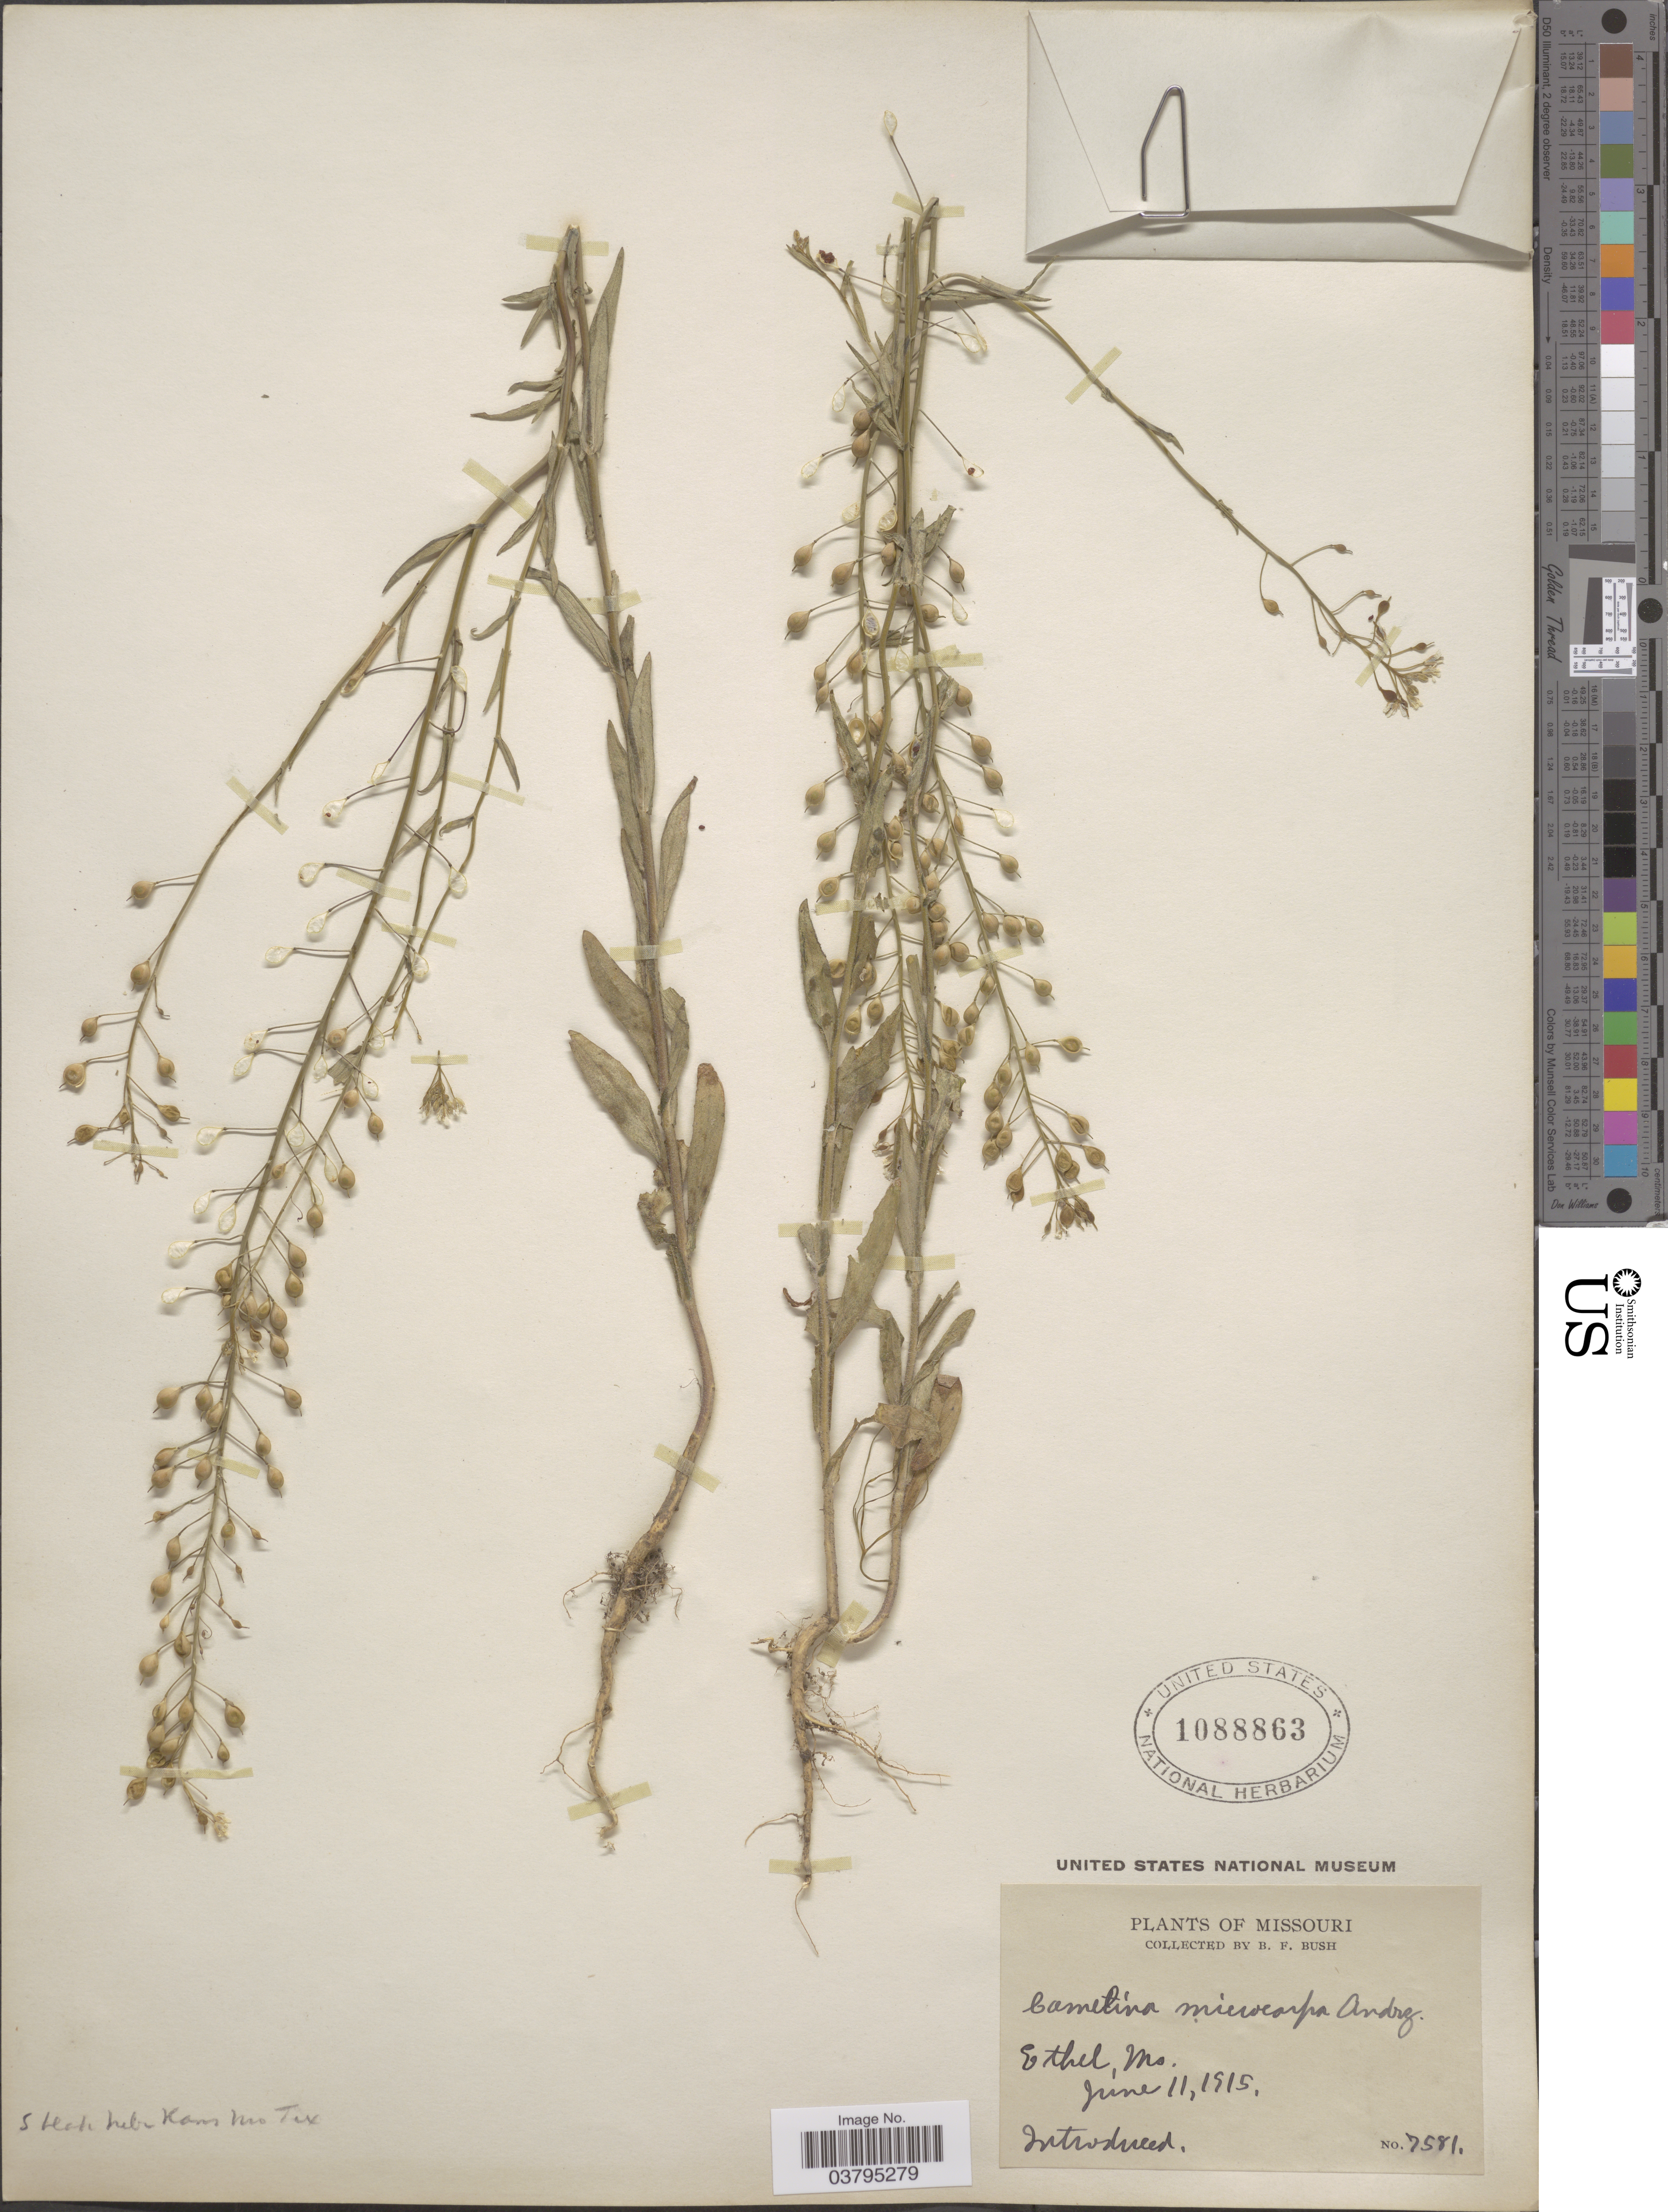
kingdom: Plantae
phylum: Tracheophyta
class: Magnoliopsida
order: Brassicales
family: Brassicaceae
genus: Camelina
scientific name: Camelina microcarpa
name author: DC.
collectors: B. F. Bush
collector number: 7581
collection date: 1915-06-11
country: United States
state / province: Missouri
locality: Ethel.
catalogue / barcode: US 1088863